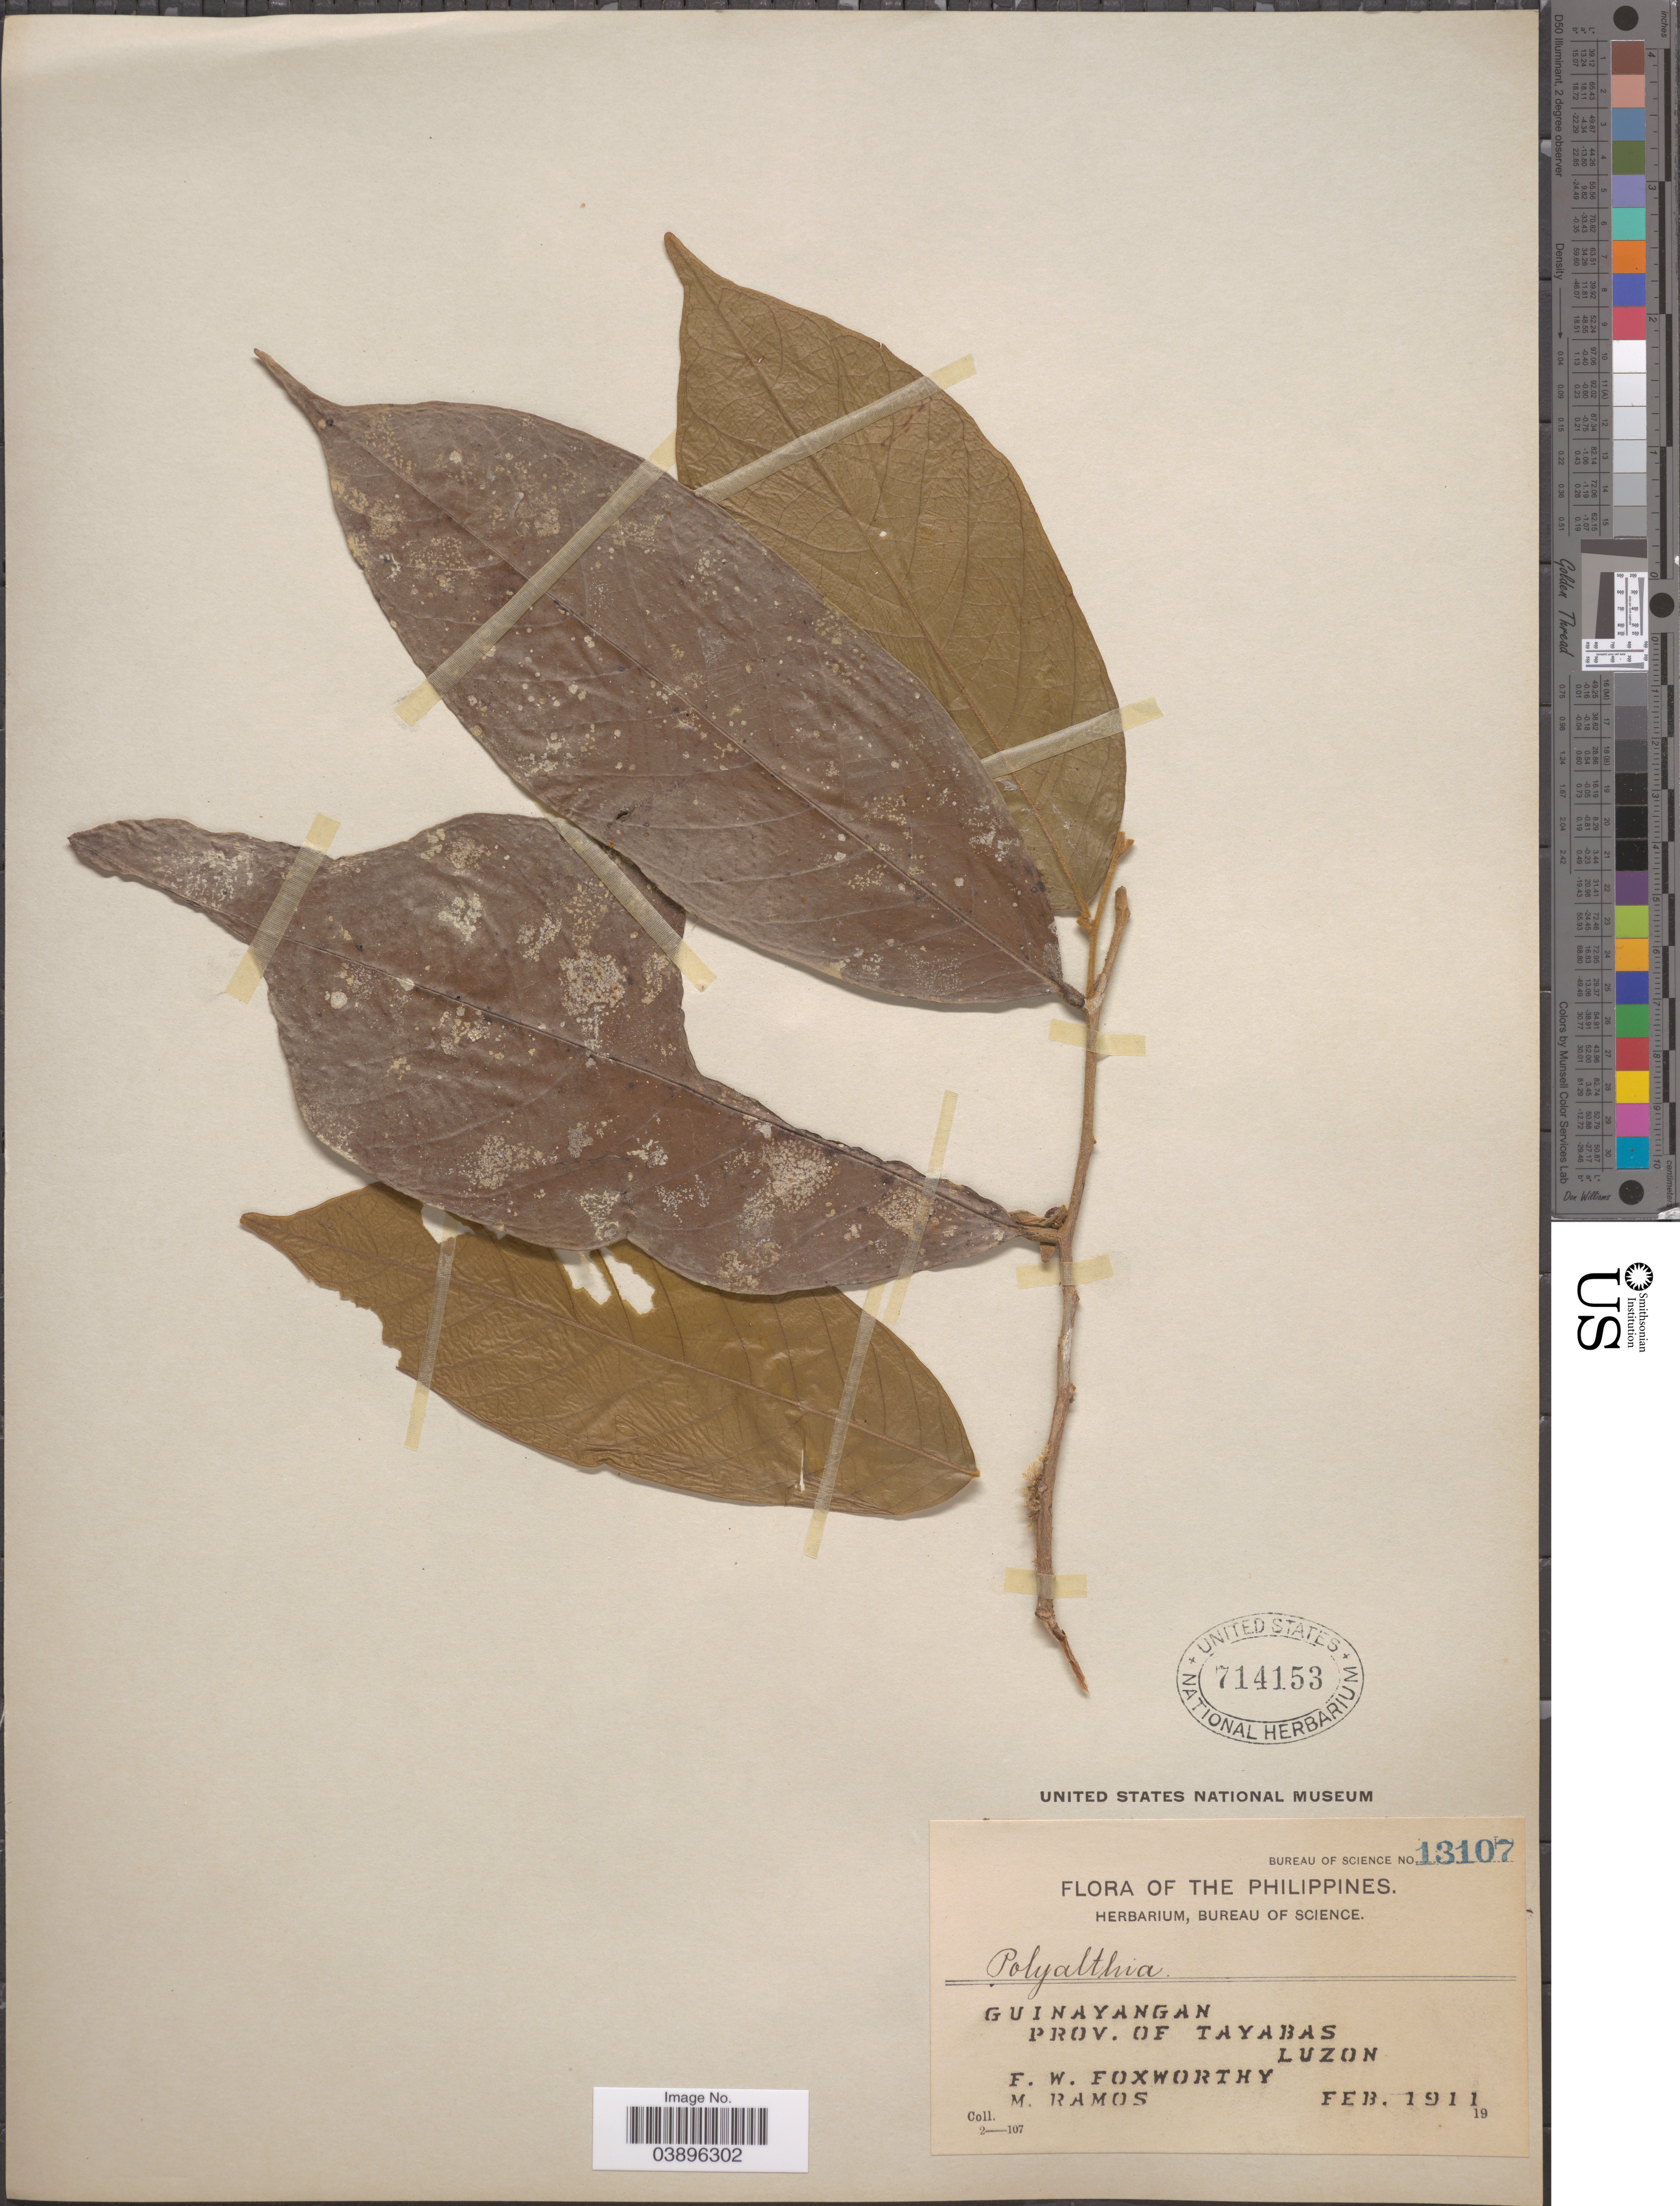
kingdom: Plantae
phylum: Tracheophyta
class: Magnoliopsida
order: Magnoliales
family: Annonaceae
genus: Polyalthia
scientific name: Polyalthia sp.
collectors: F. W. Foxworthy & M. Ramos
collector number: Bureau of Science 13107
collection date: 1911-02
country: Philippines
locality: Guinayangan. Prov. of Tayabas. Luzon.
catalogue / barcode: US 714153